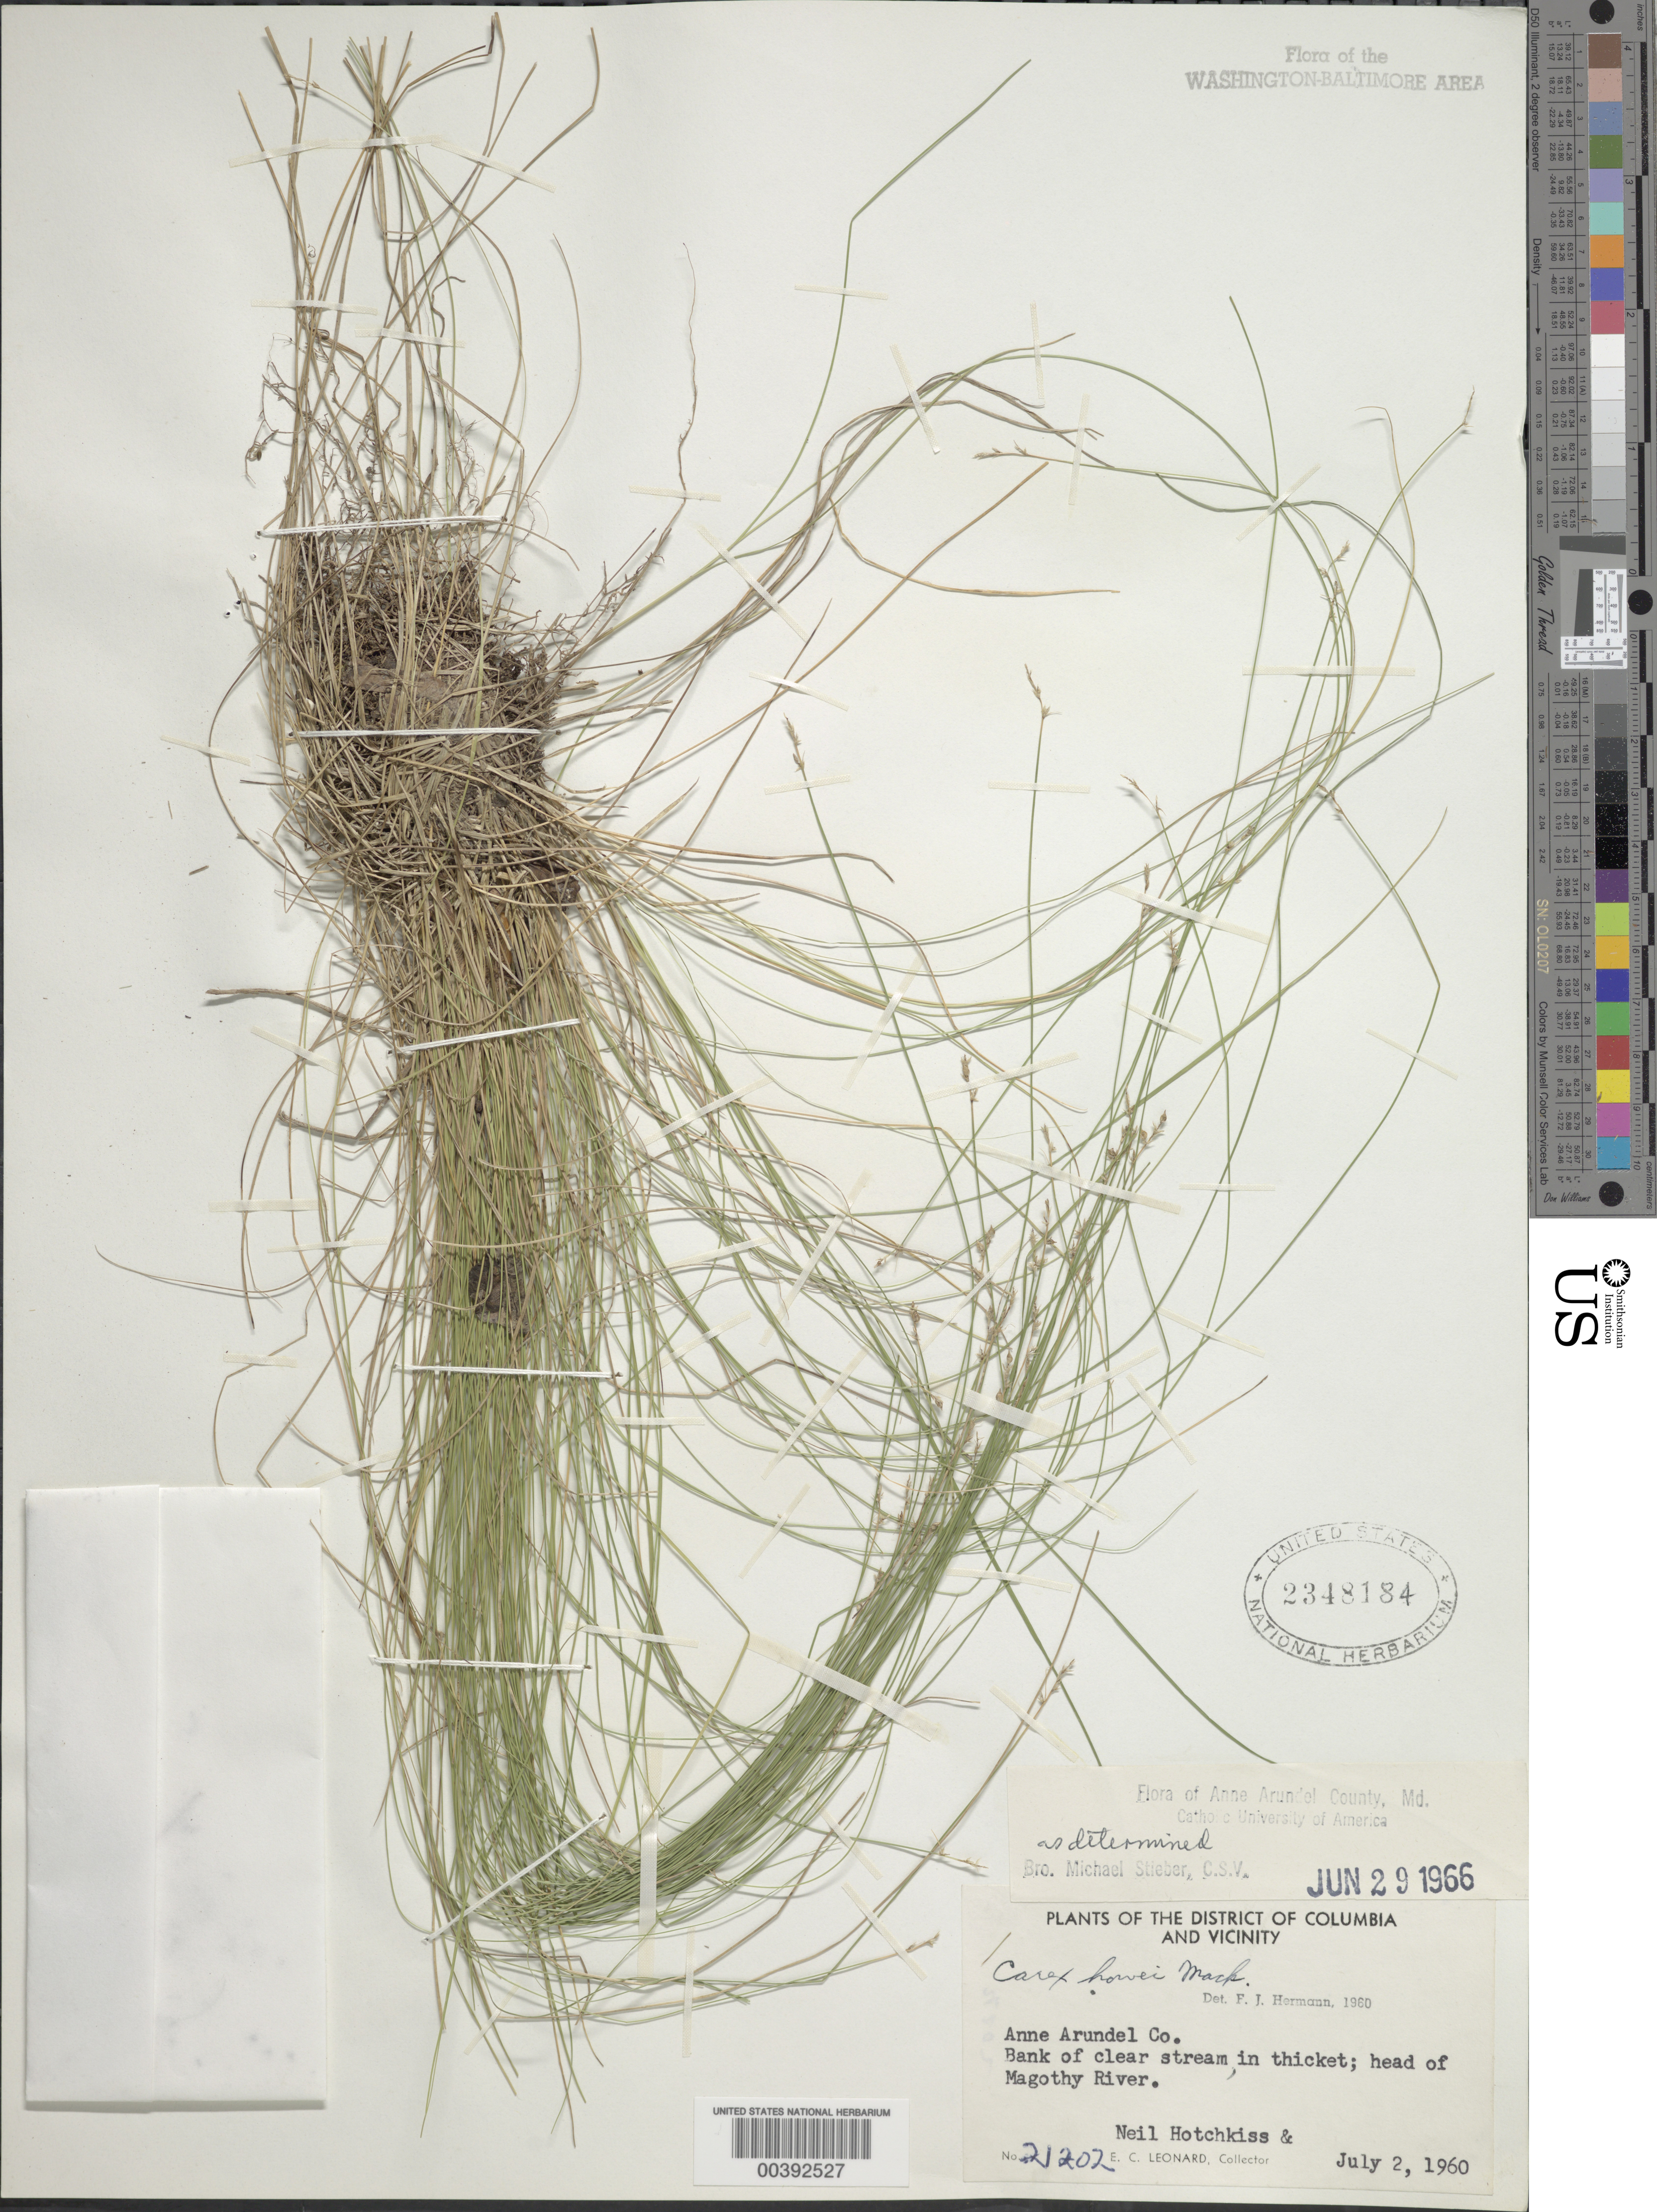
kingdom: Plantae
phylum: Tracheophyta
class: Liliopsida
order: Poales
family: Cyperaceae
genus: Carex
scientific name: Carex howei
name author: Mack.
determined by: Strong, Mark T., (BOT), Smithsonian Institution - National Museum of Natural History (UNITED STATES)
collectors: N. Hotchkiss & E. C. Leonard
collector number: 21202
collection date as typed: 02 Jul 1960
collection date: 1960-07-02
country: United States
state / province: Maryland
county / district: Anne Arundel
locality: Magothy River Head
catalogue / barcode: US 2348184